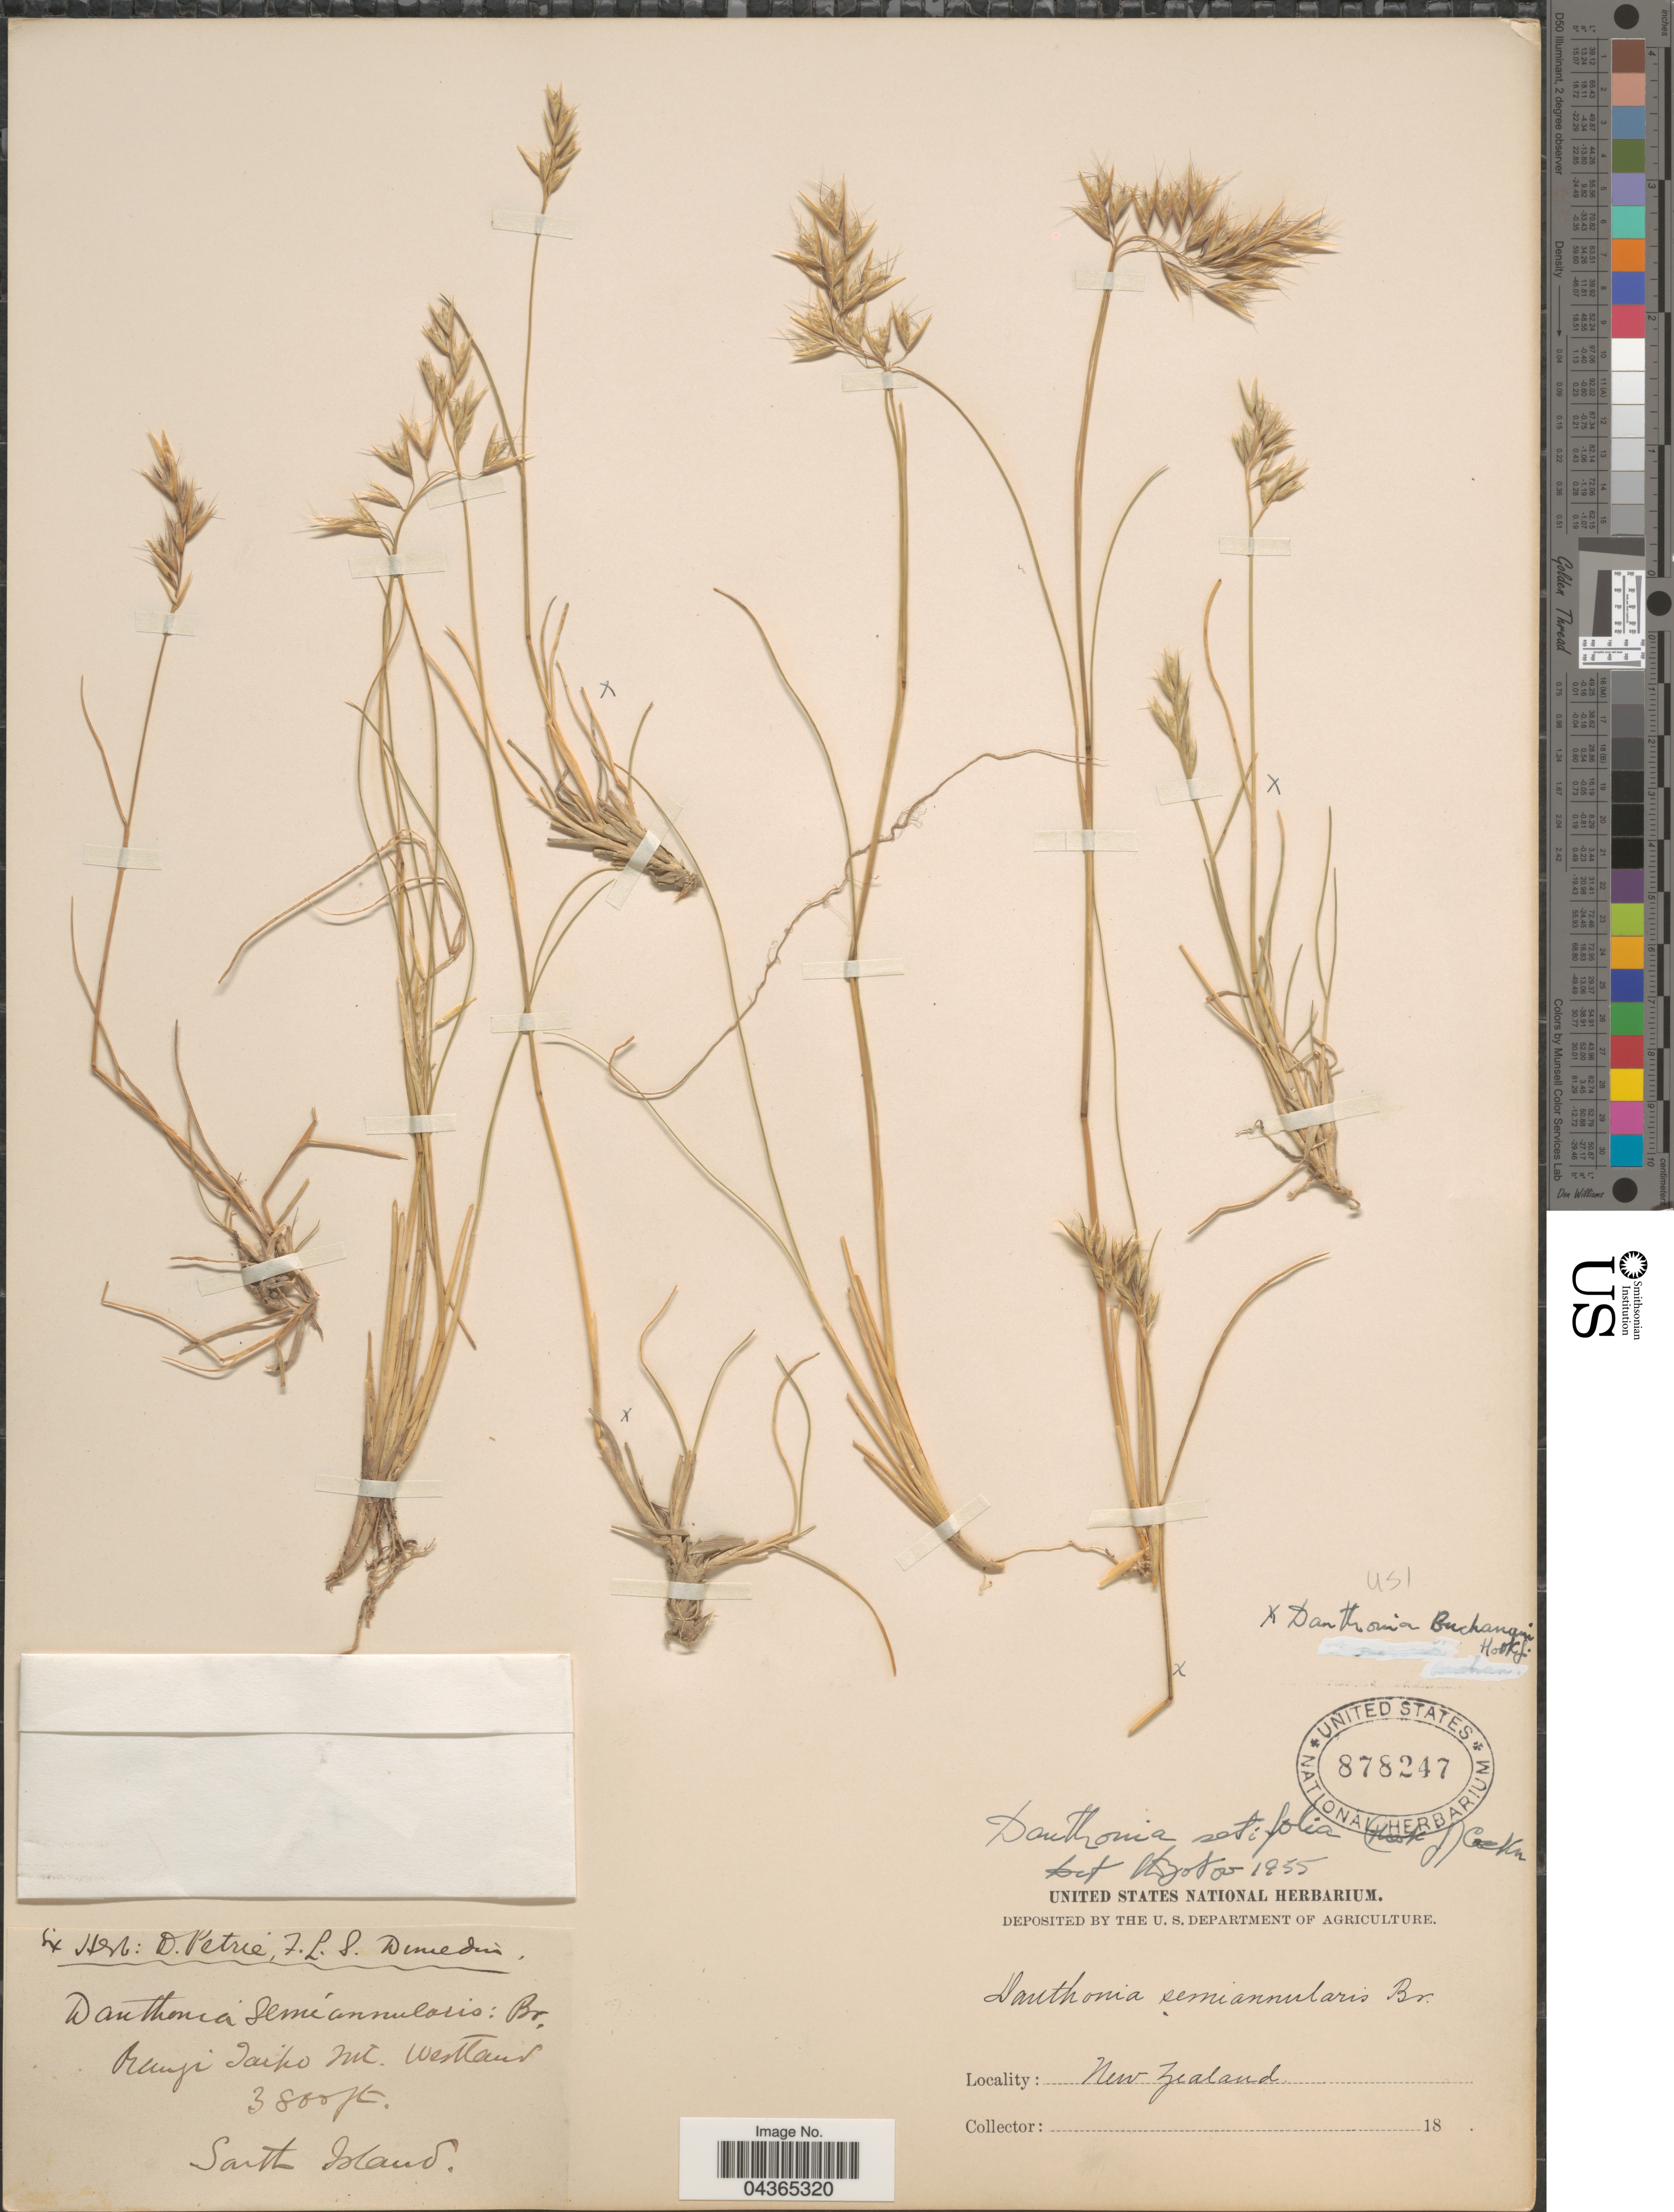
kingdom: Plantae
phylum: Tracheophyta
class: Liliopsida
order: Poales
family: Poaceae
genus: Rytidosperma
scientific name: Rytidosperma buchananii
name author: (Hook. f.) Connor & Edgar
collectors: D. Petrie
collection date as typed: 18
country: New Zealand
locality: Rangi Taiko Mt. Westland. South Island.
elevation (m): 1158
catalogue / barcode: US 878247